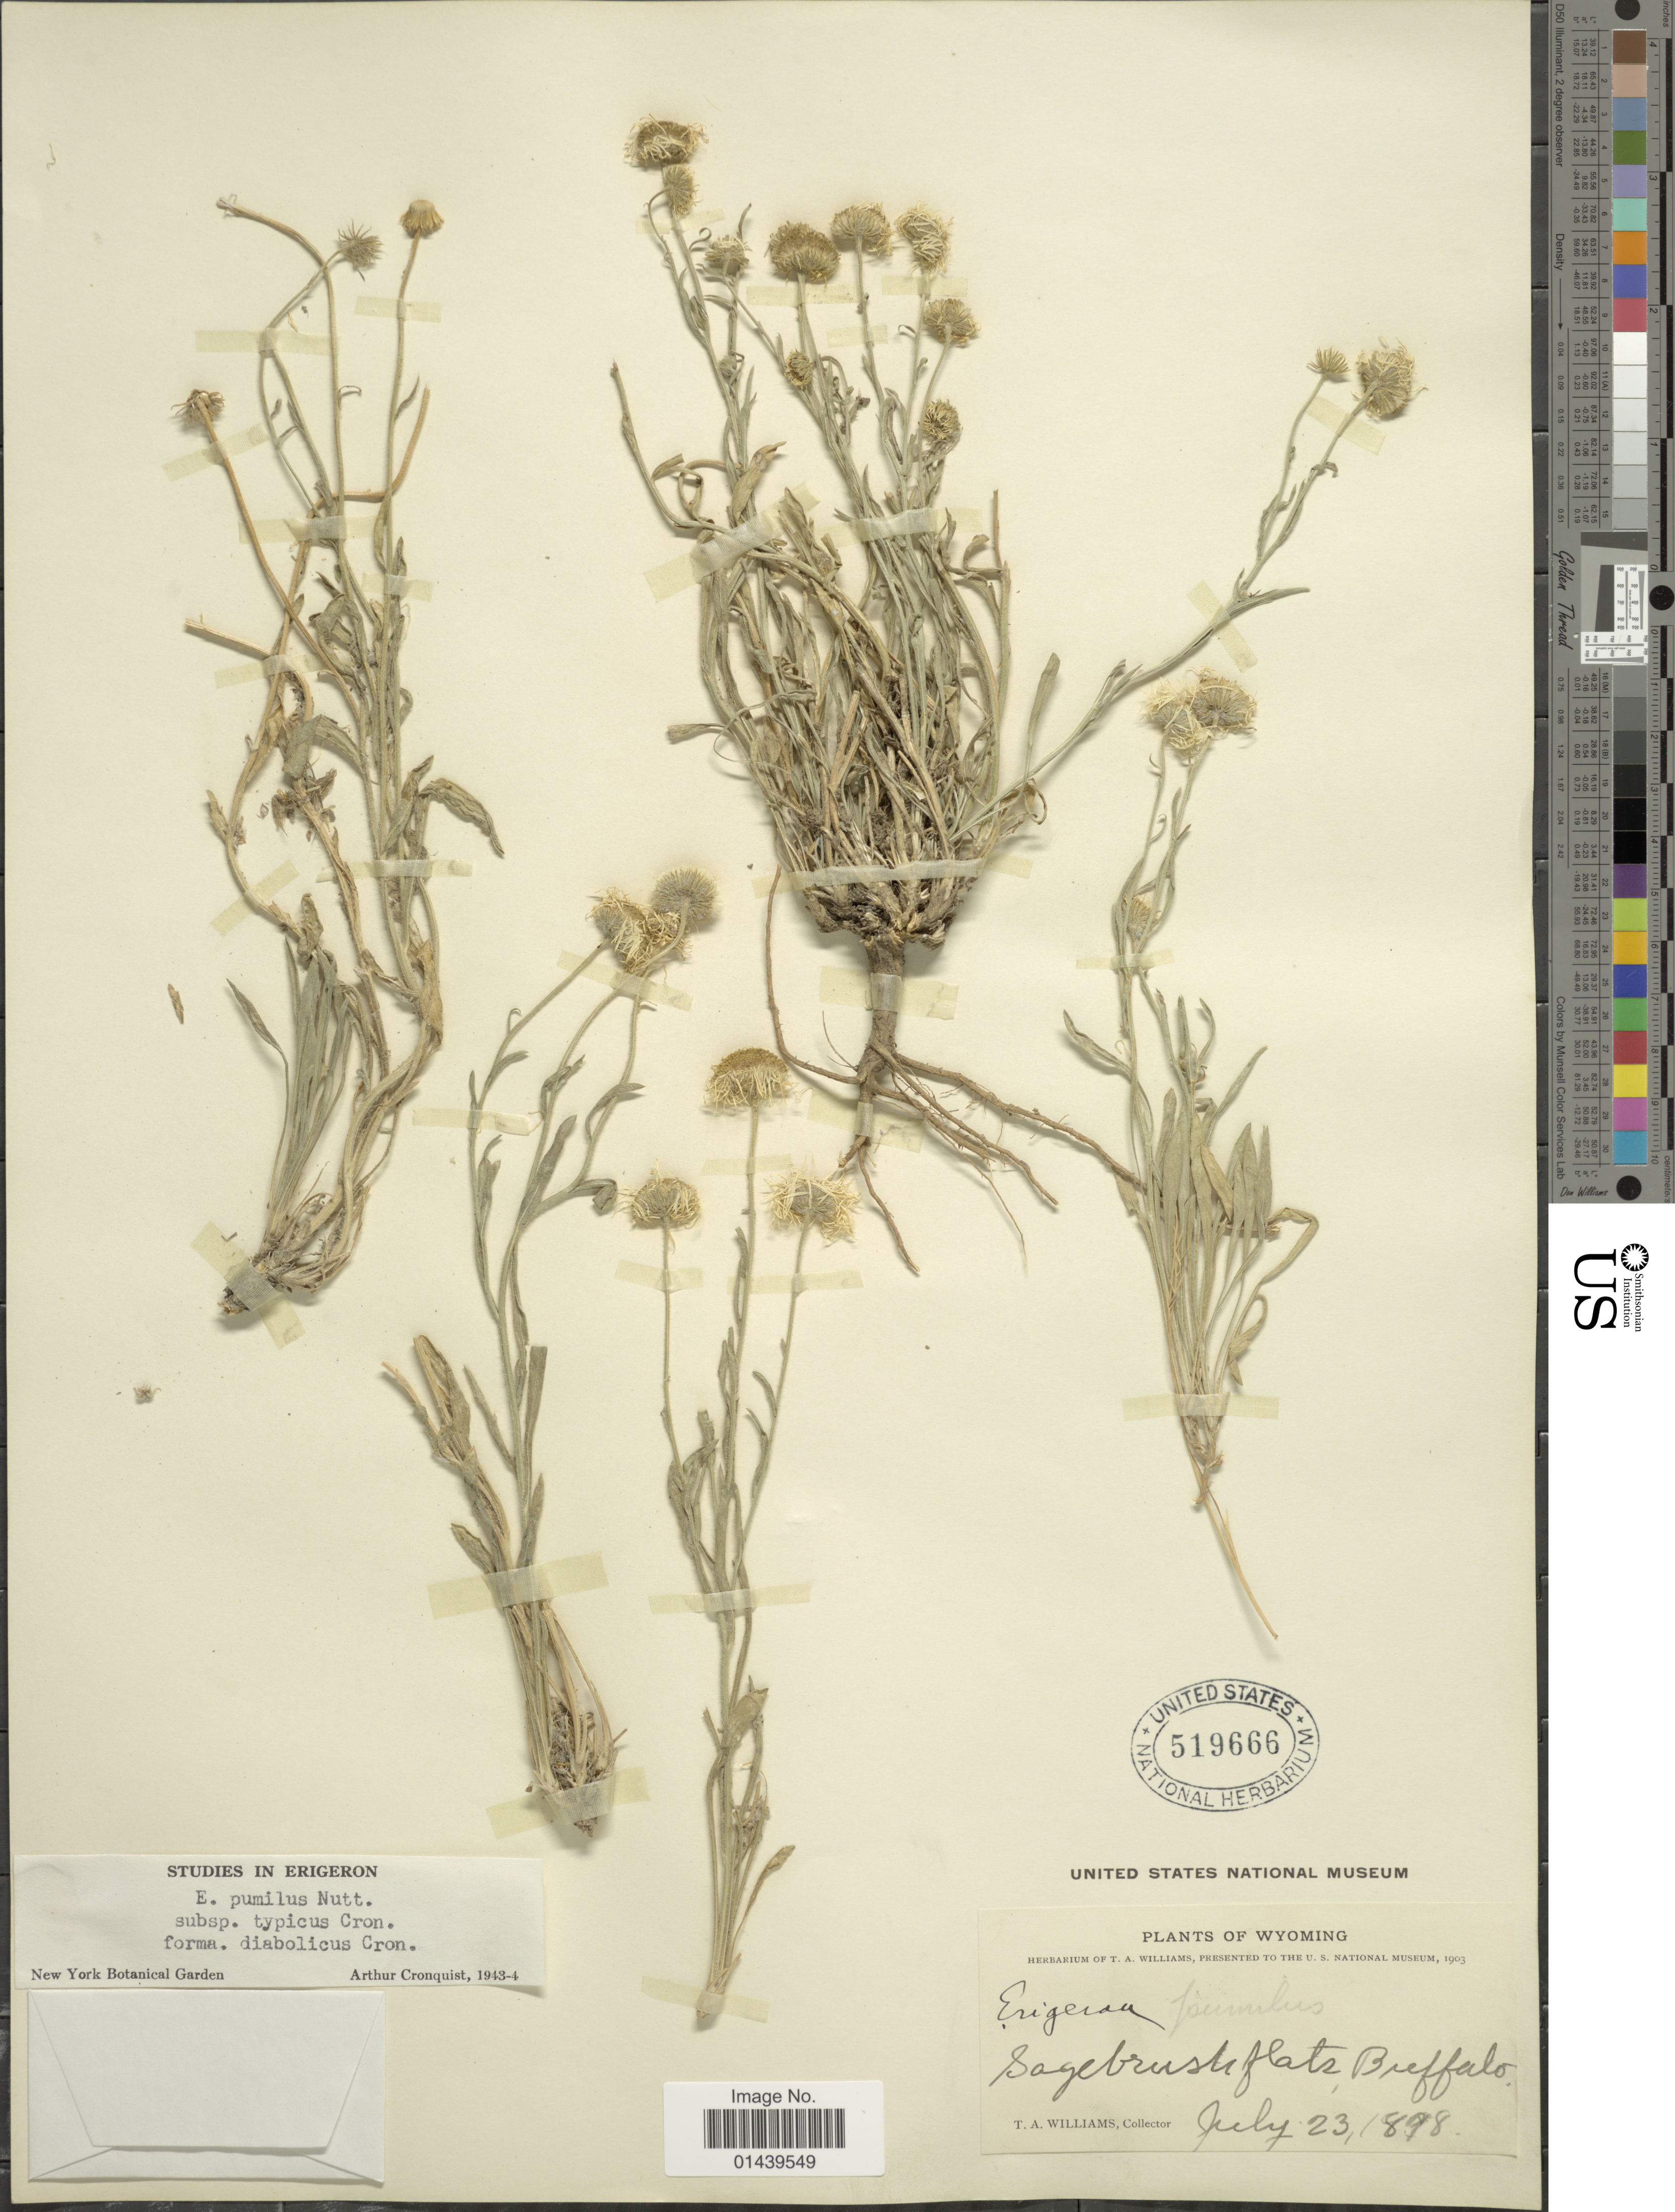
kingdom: Plantae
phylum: Tracheophyta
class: Magnoliopsida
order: Asterales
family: Asteraceae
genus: Erigeron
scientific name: Erigeron pumilus f. diabolicus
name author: Cronq.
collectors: T. A. Williams (herbarium)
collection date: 1898-07-23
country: United States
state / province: Wyoming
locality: Buffalo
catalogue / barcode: US 519666